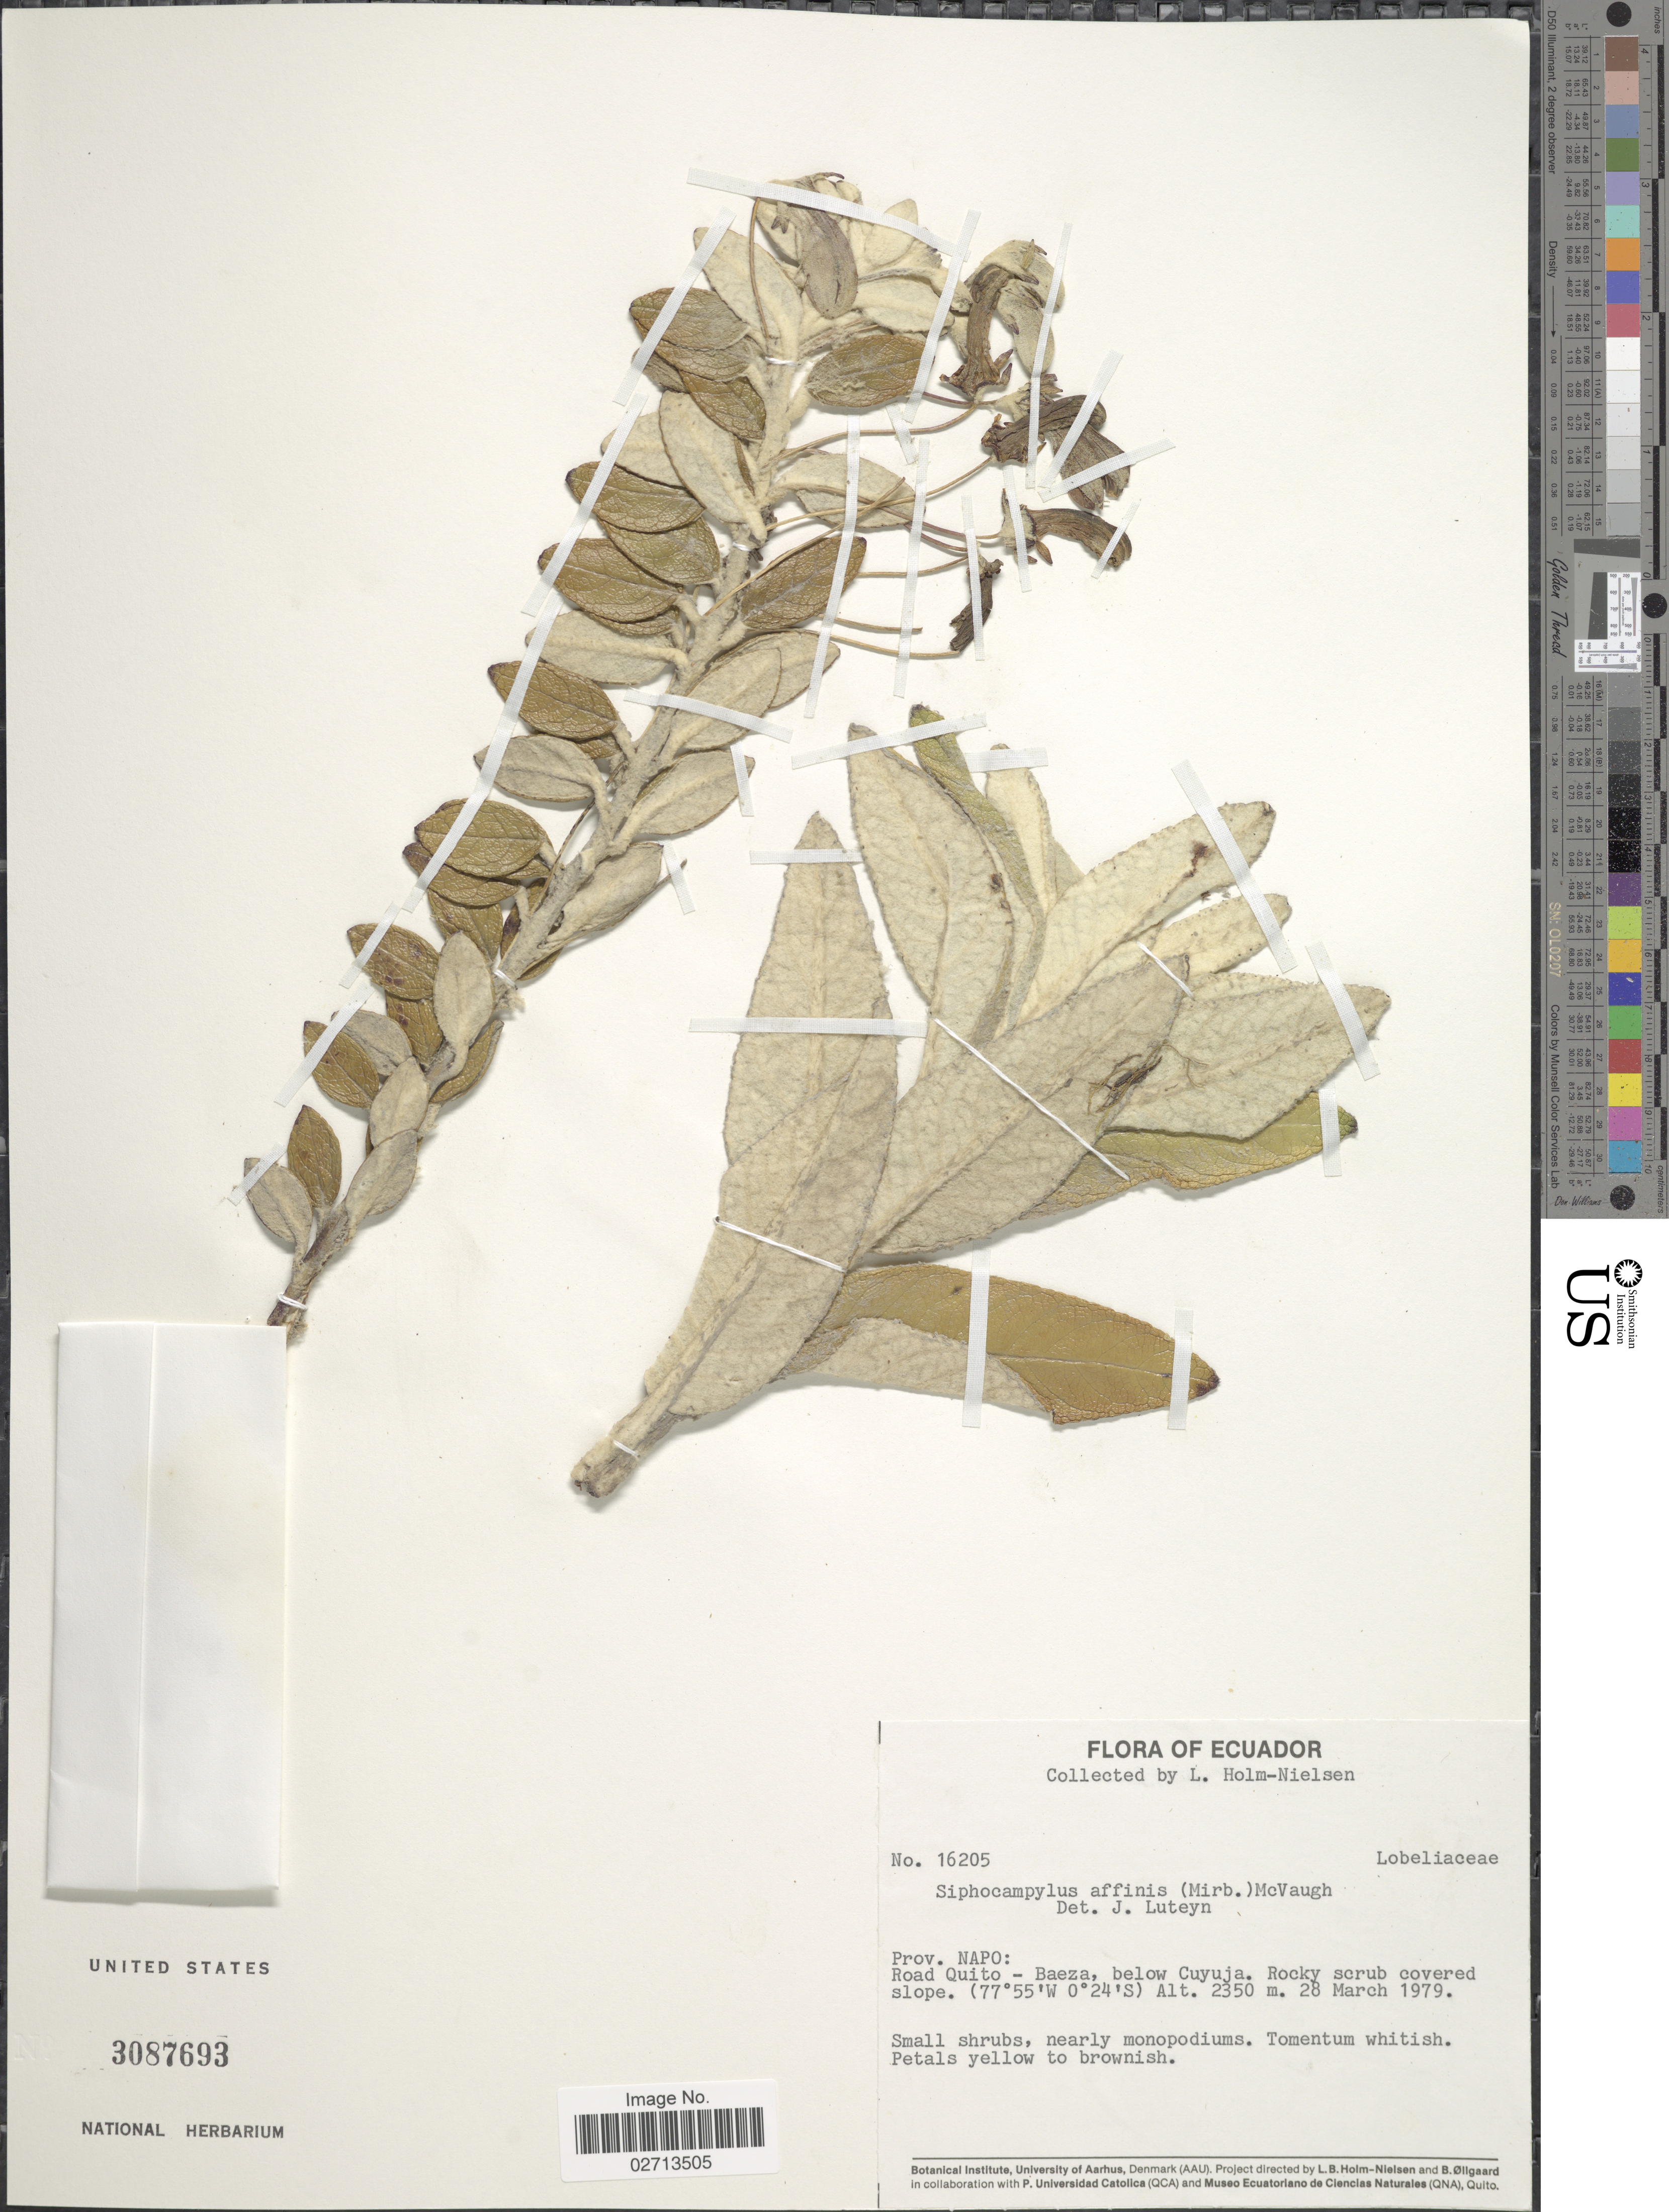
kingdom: Plantae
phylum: Tracheophyta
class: Magnoliopsida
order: Asterales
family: Campanulaceae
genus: Siphocampylus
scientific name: Siphocampylus affinis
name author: (Mirb.) McVaugh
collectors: L. Holm-Nielsen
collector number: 16205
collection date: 1979-03-28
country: Ecuador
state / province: Napo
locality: Road Quito - Baeza, below Cuyuja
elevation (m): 2350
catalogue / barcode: US 3087693